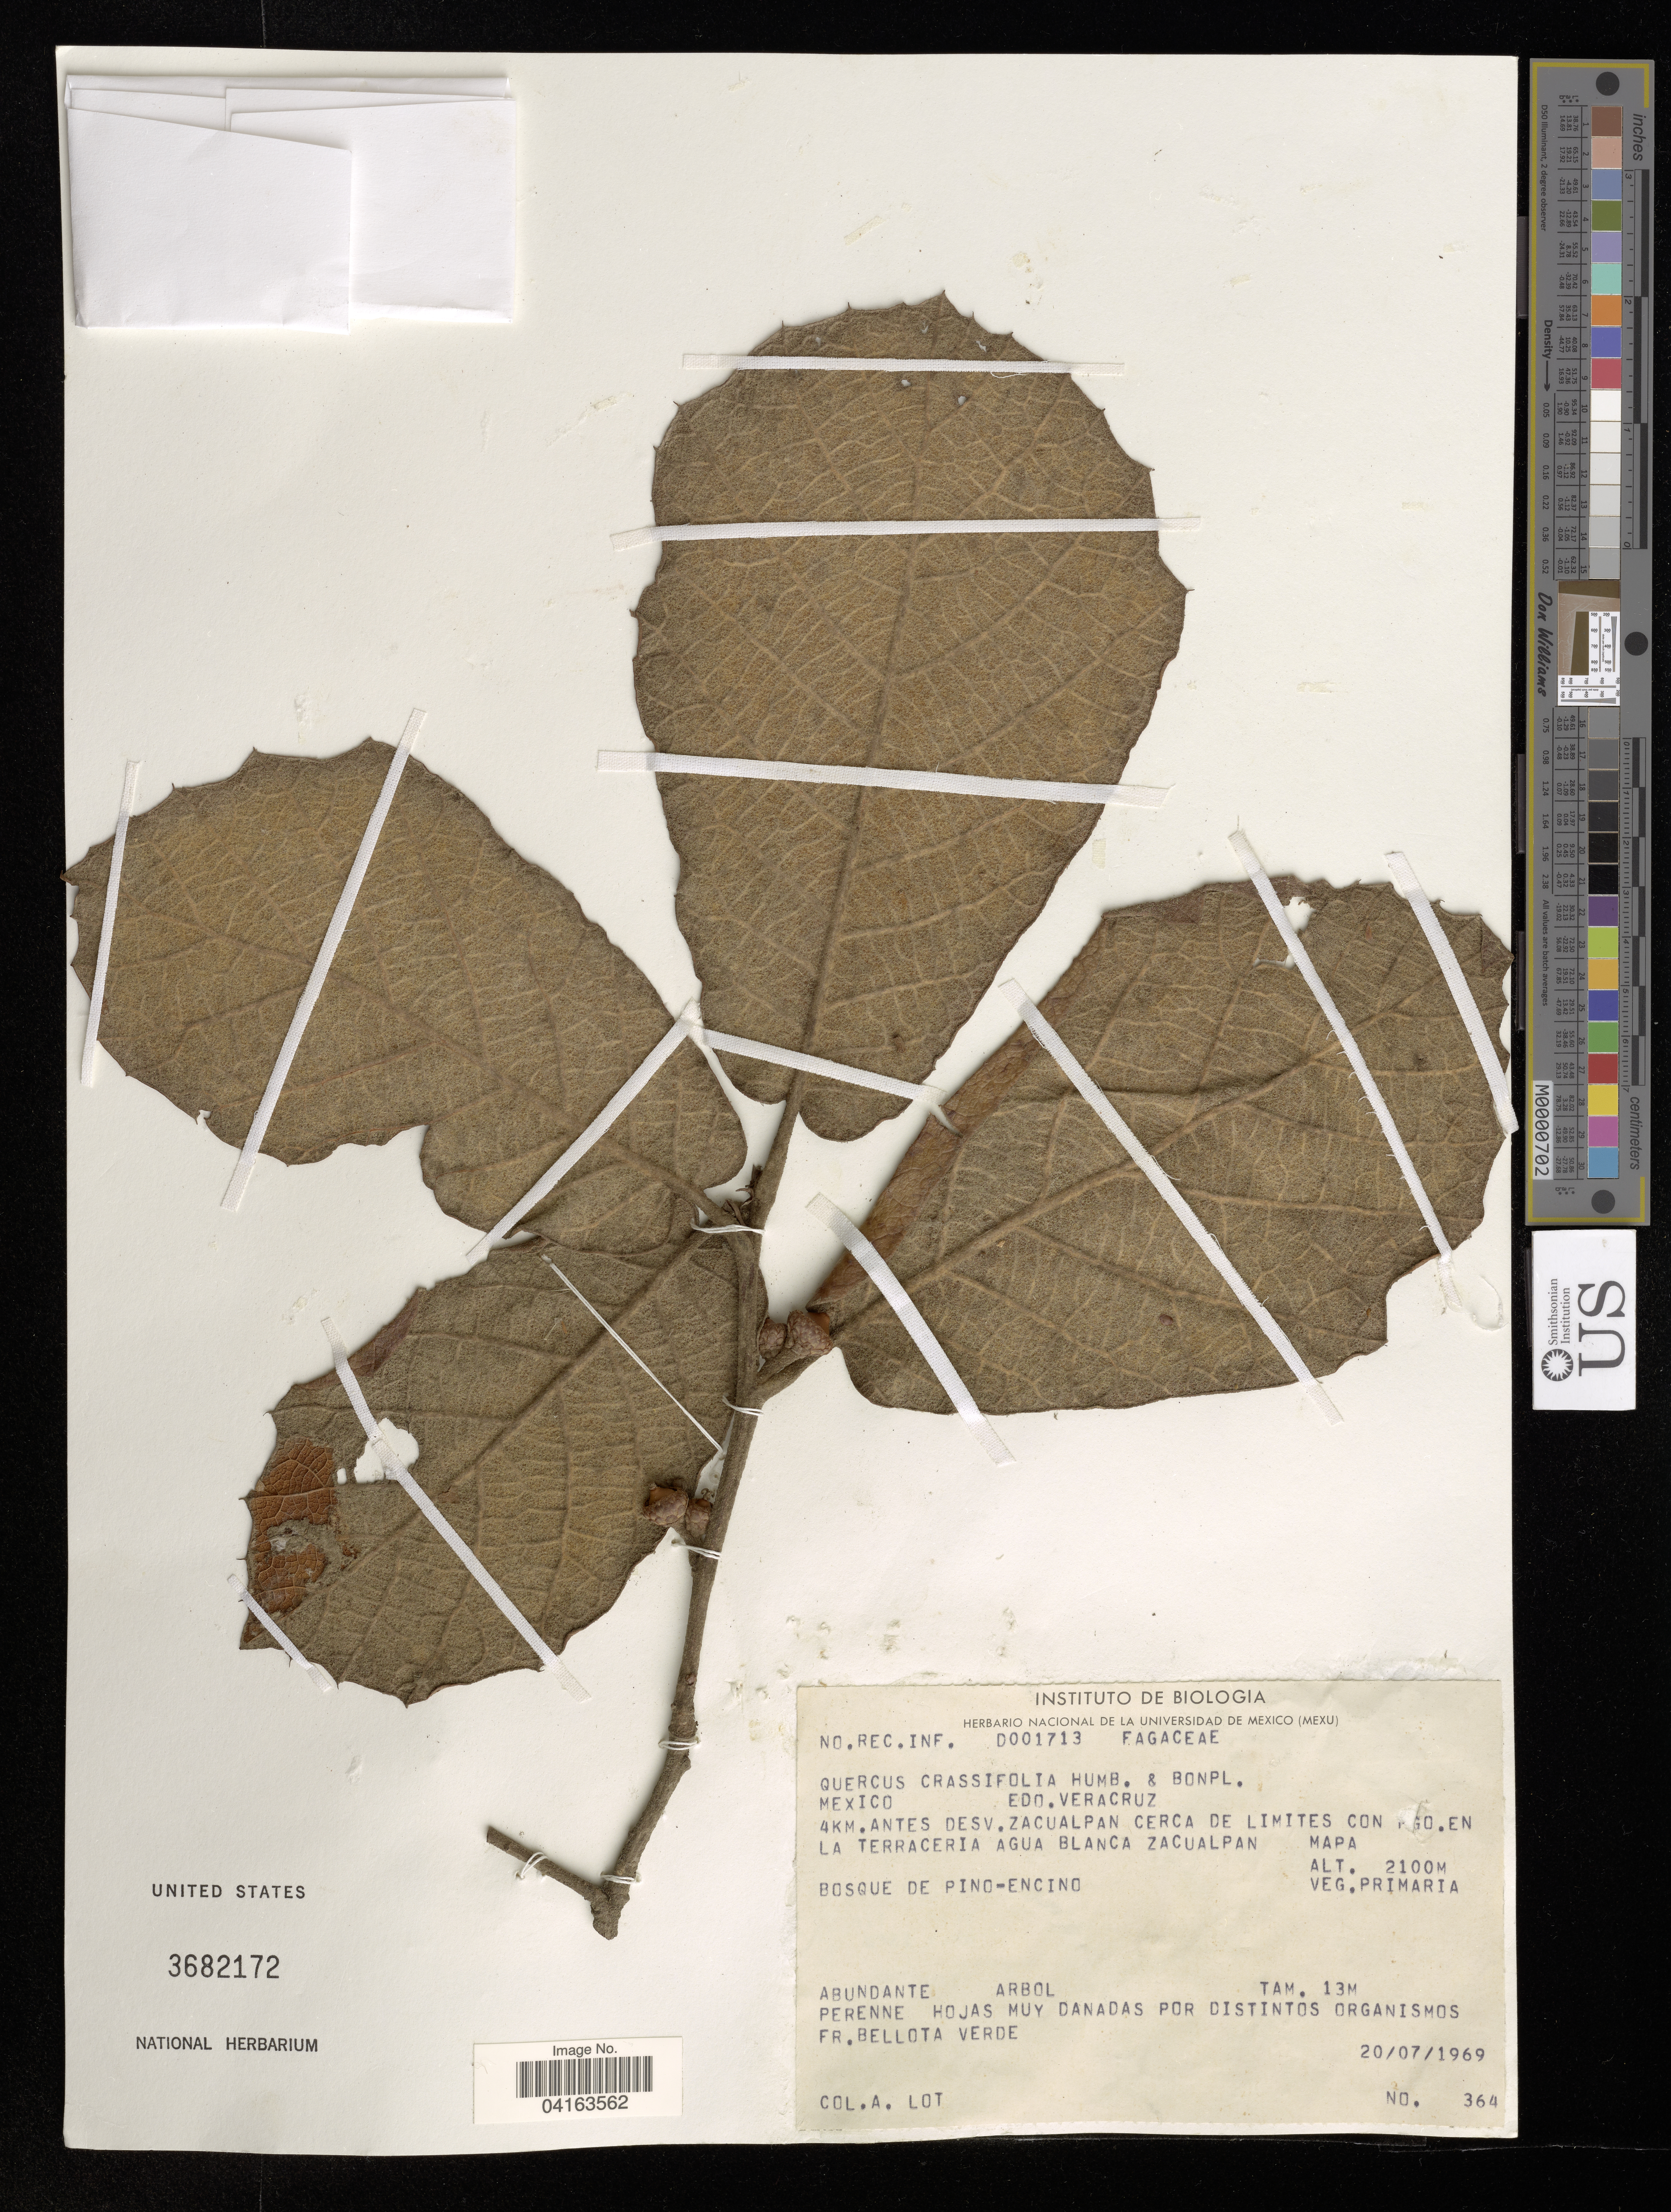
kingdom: Plantae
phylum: Tracheophyta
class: Magnoliopsida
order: Fagales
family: Fagaceae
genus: Quercus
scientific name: Quercus crassifolia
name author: Humb. & Bonpl.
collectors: Lot, A.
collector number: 364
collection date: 1969-07-20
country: Mexico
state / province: Veracruz Llave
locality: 4km. Antes Desv, Zacualpan cerca de limites con ! en la terraceria agua blanca Zacualpan. Mapa.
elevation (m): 2100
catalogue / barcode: US 3682172